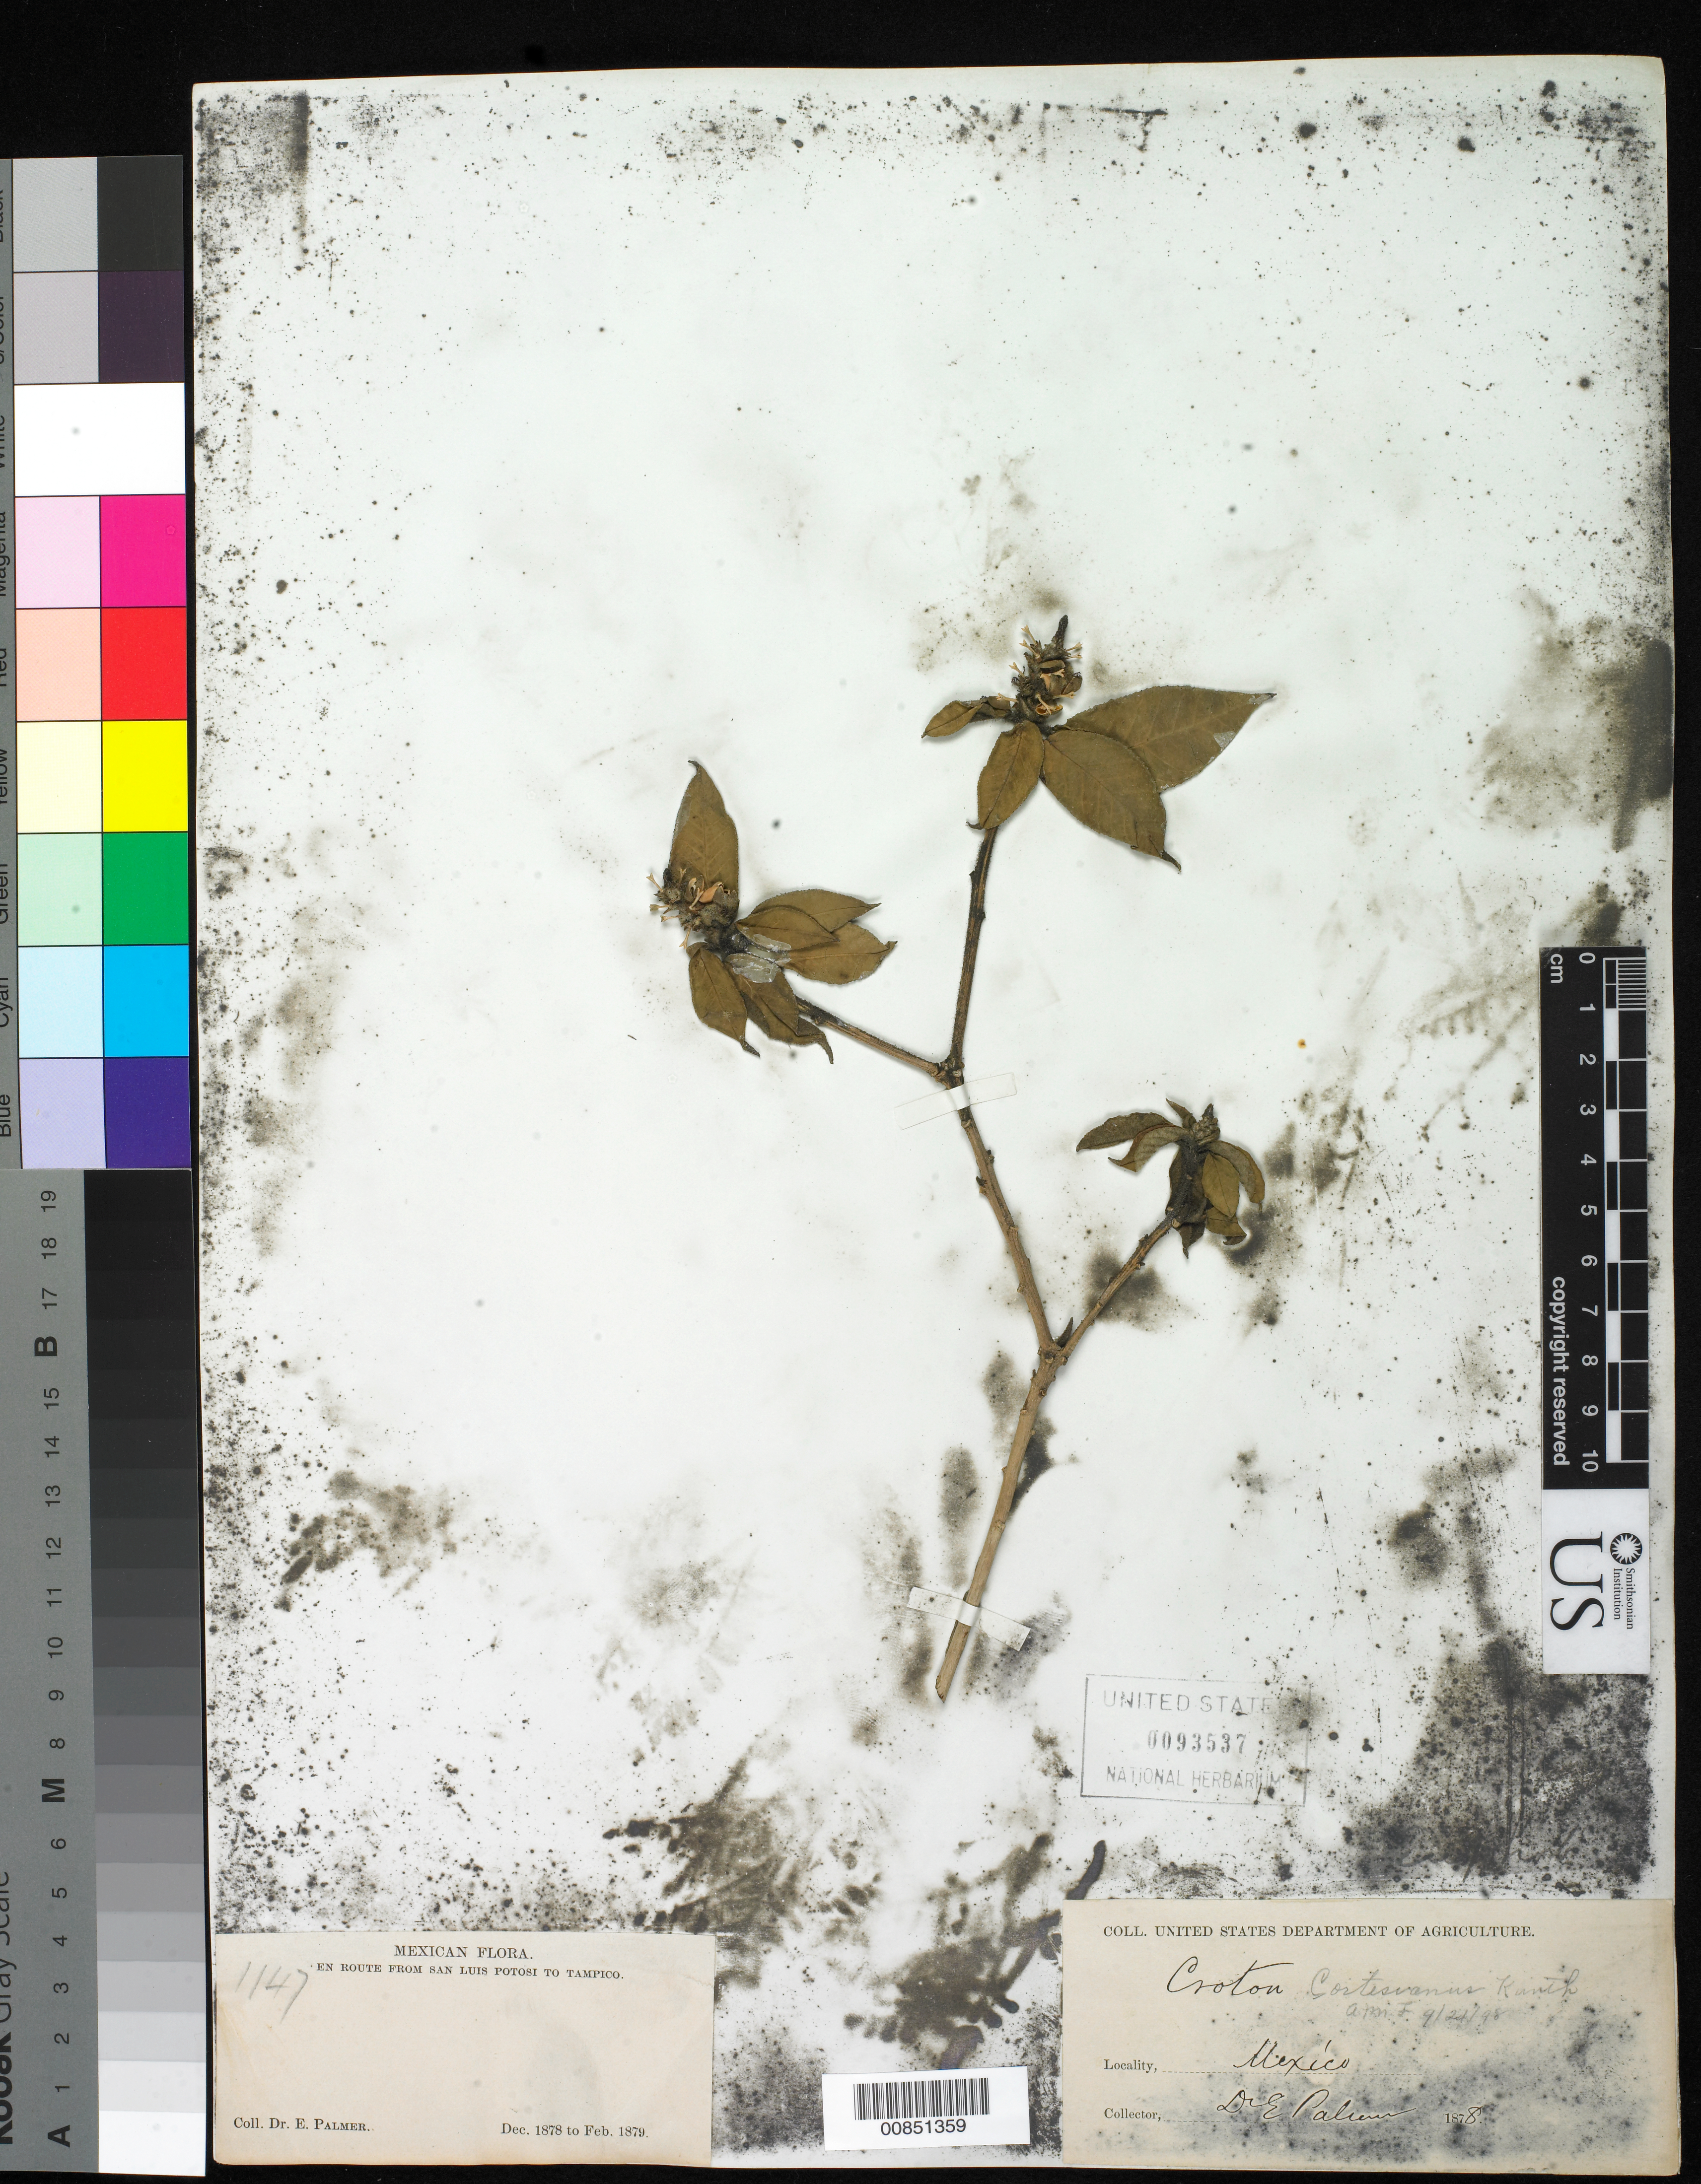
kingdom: Plantae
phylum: Tracheophyta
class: Magnoliopsida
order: Malpighiales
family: Euphorbiaceae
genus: Croton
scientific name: Croton cortesianus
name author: Kunth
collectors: E. Palmer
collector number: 1147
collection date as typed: Dec 1878 to -- Feb 1879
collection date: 1878-12/1879-02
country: Mexico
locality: En route from San Luis Potosí to Tampico, Tamaulipas.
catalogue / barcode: US 93537